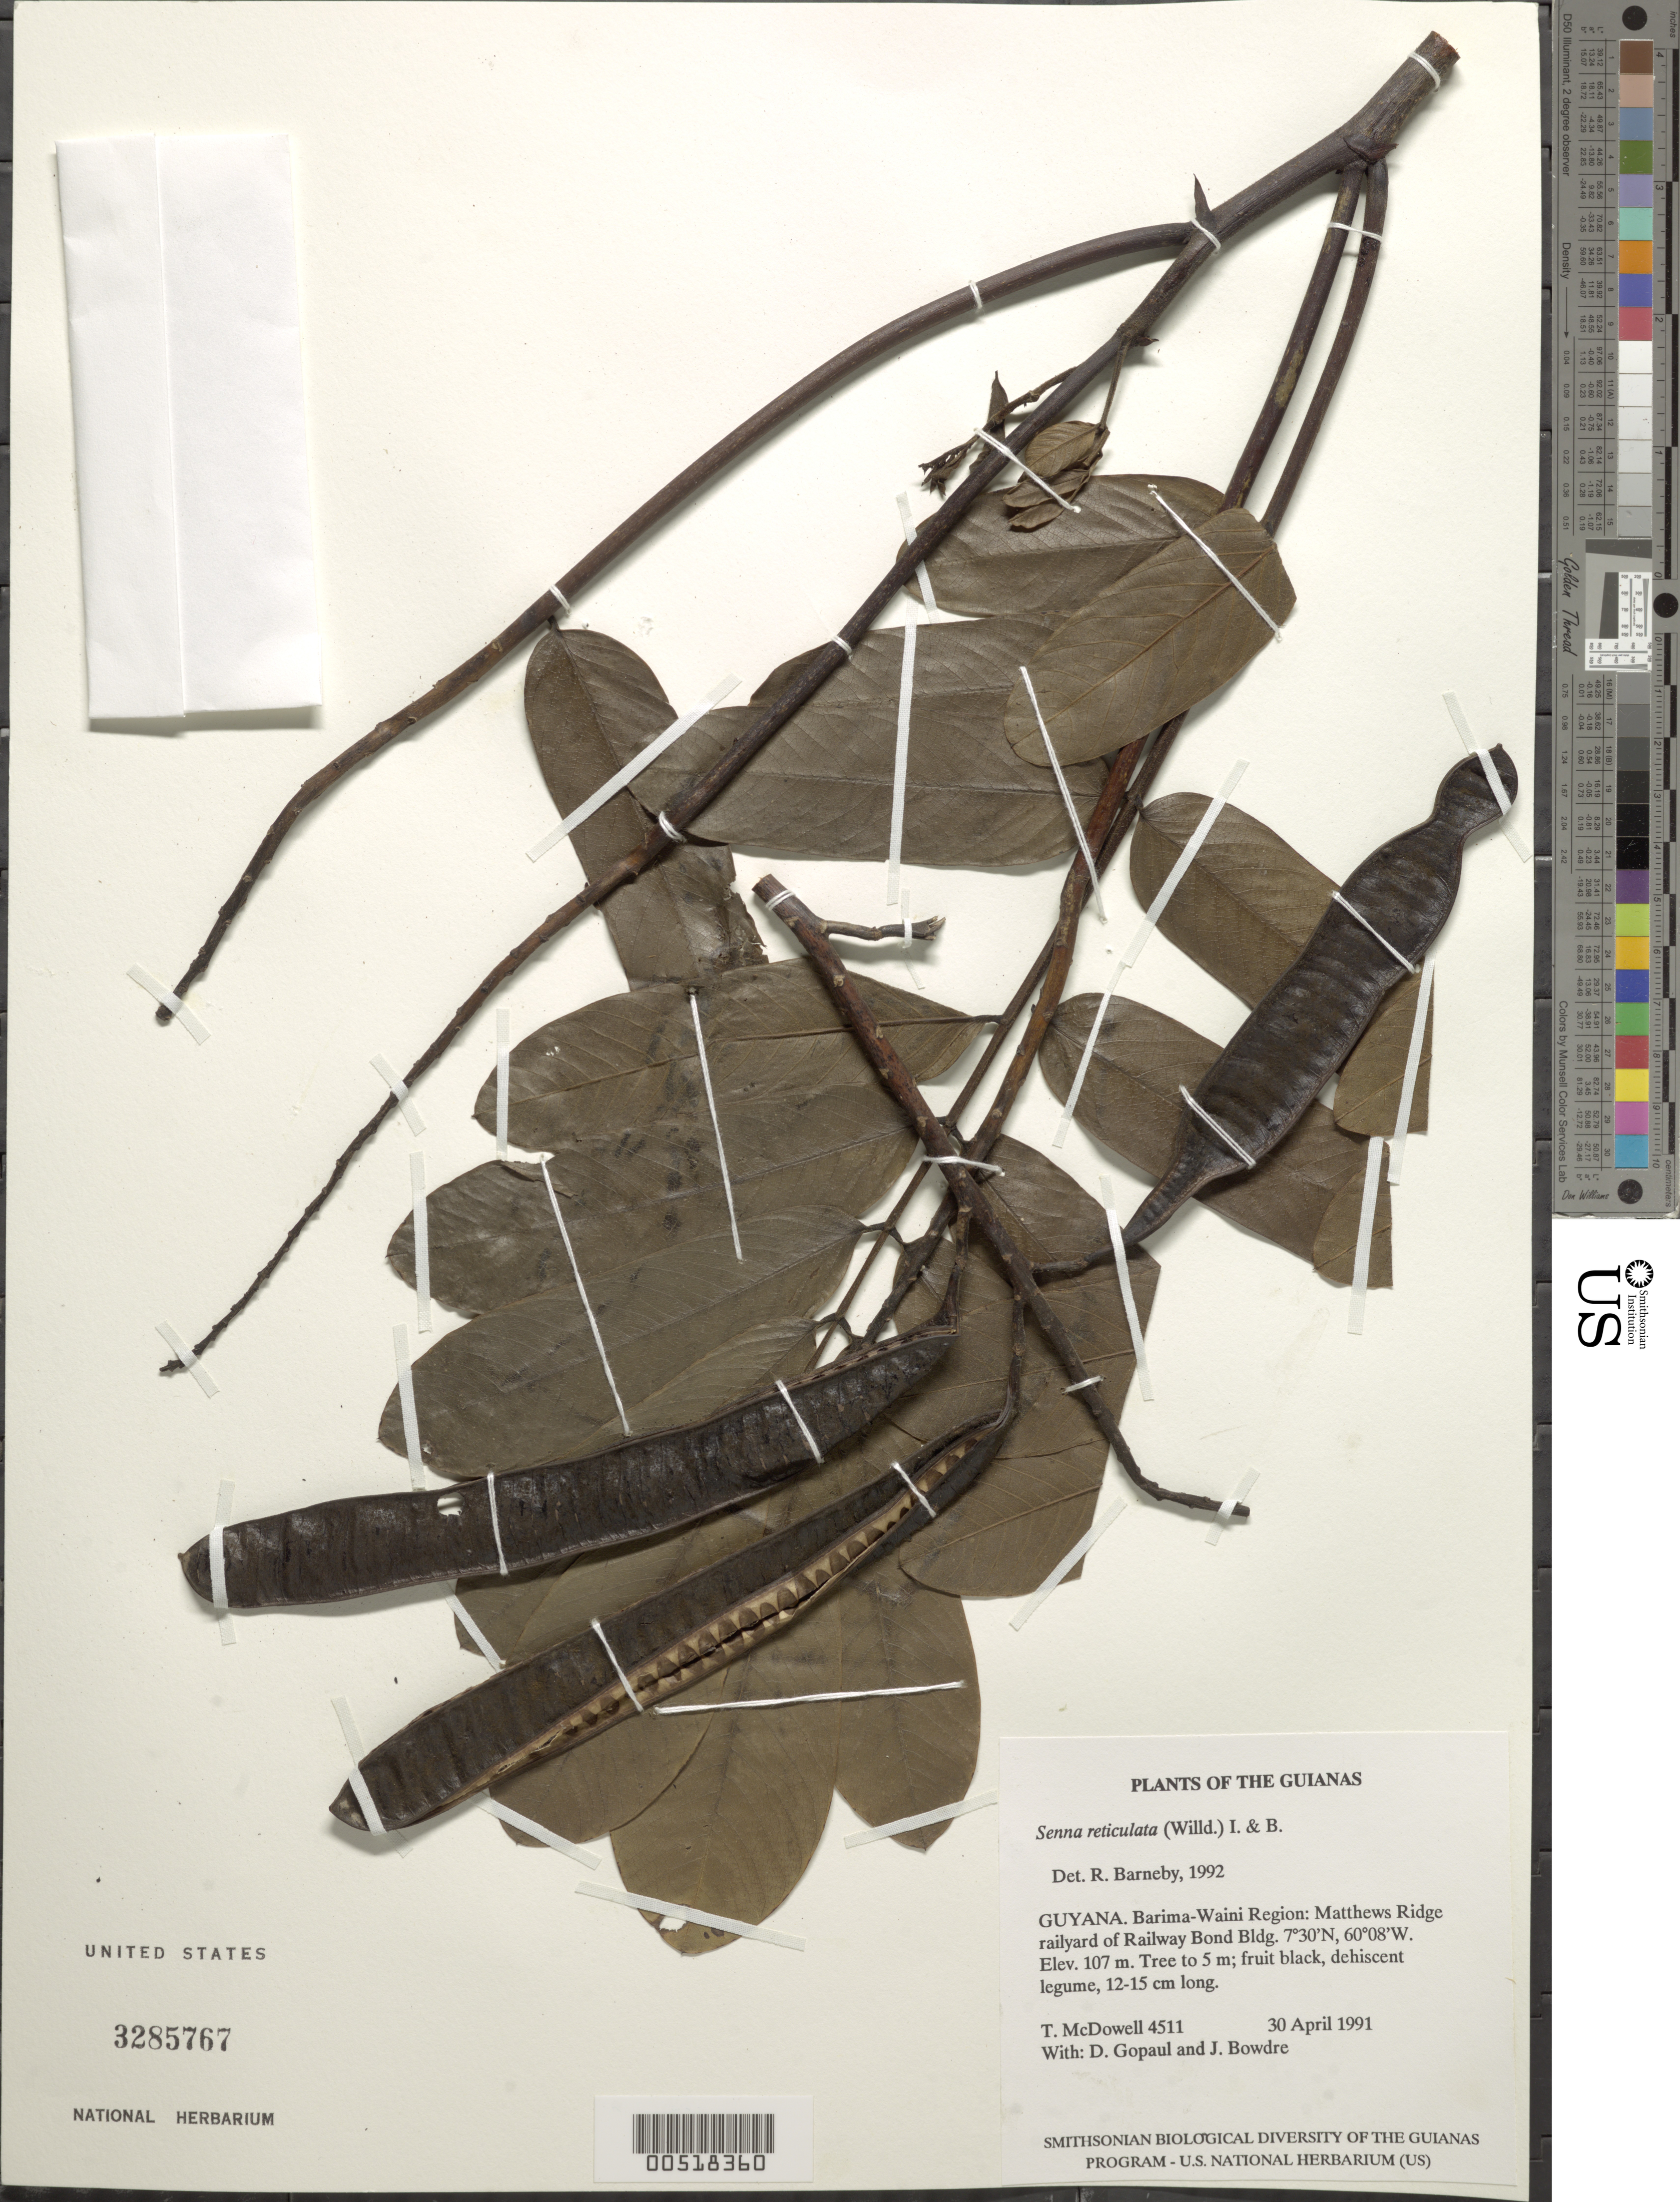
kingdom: Plantae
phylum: Tracheophyta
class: Magnoliopsida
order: Fabales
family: Fabaceae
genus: Senna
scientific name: Senna reticulata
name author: (Willd.) H.S. Irwin & Barneby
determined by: Barneby, Rupert C., (NY)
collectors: T. McDowell, D. Gopaul & J. Bowdre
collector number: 4511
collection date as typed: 30 April 1991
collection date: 1991-04-30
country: Guyana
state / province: Barima-Waini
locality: Matthews Ridge railyard of Railway Bond Bldg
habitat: Clearing grazed by goats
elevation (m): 107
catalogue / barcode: US 3285767